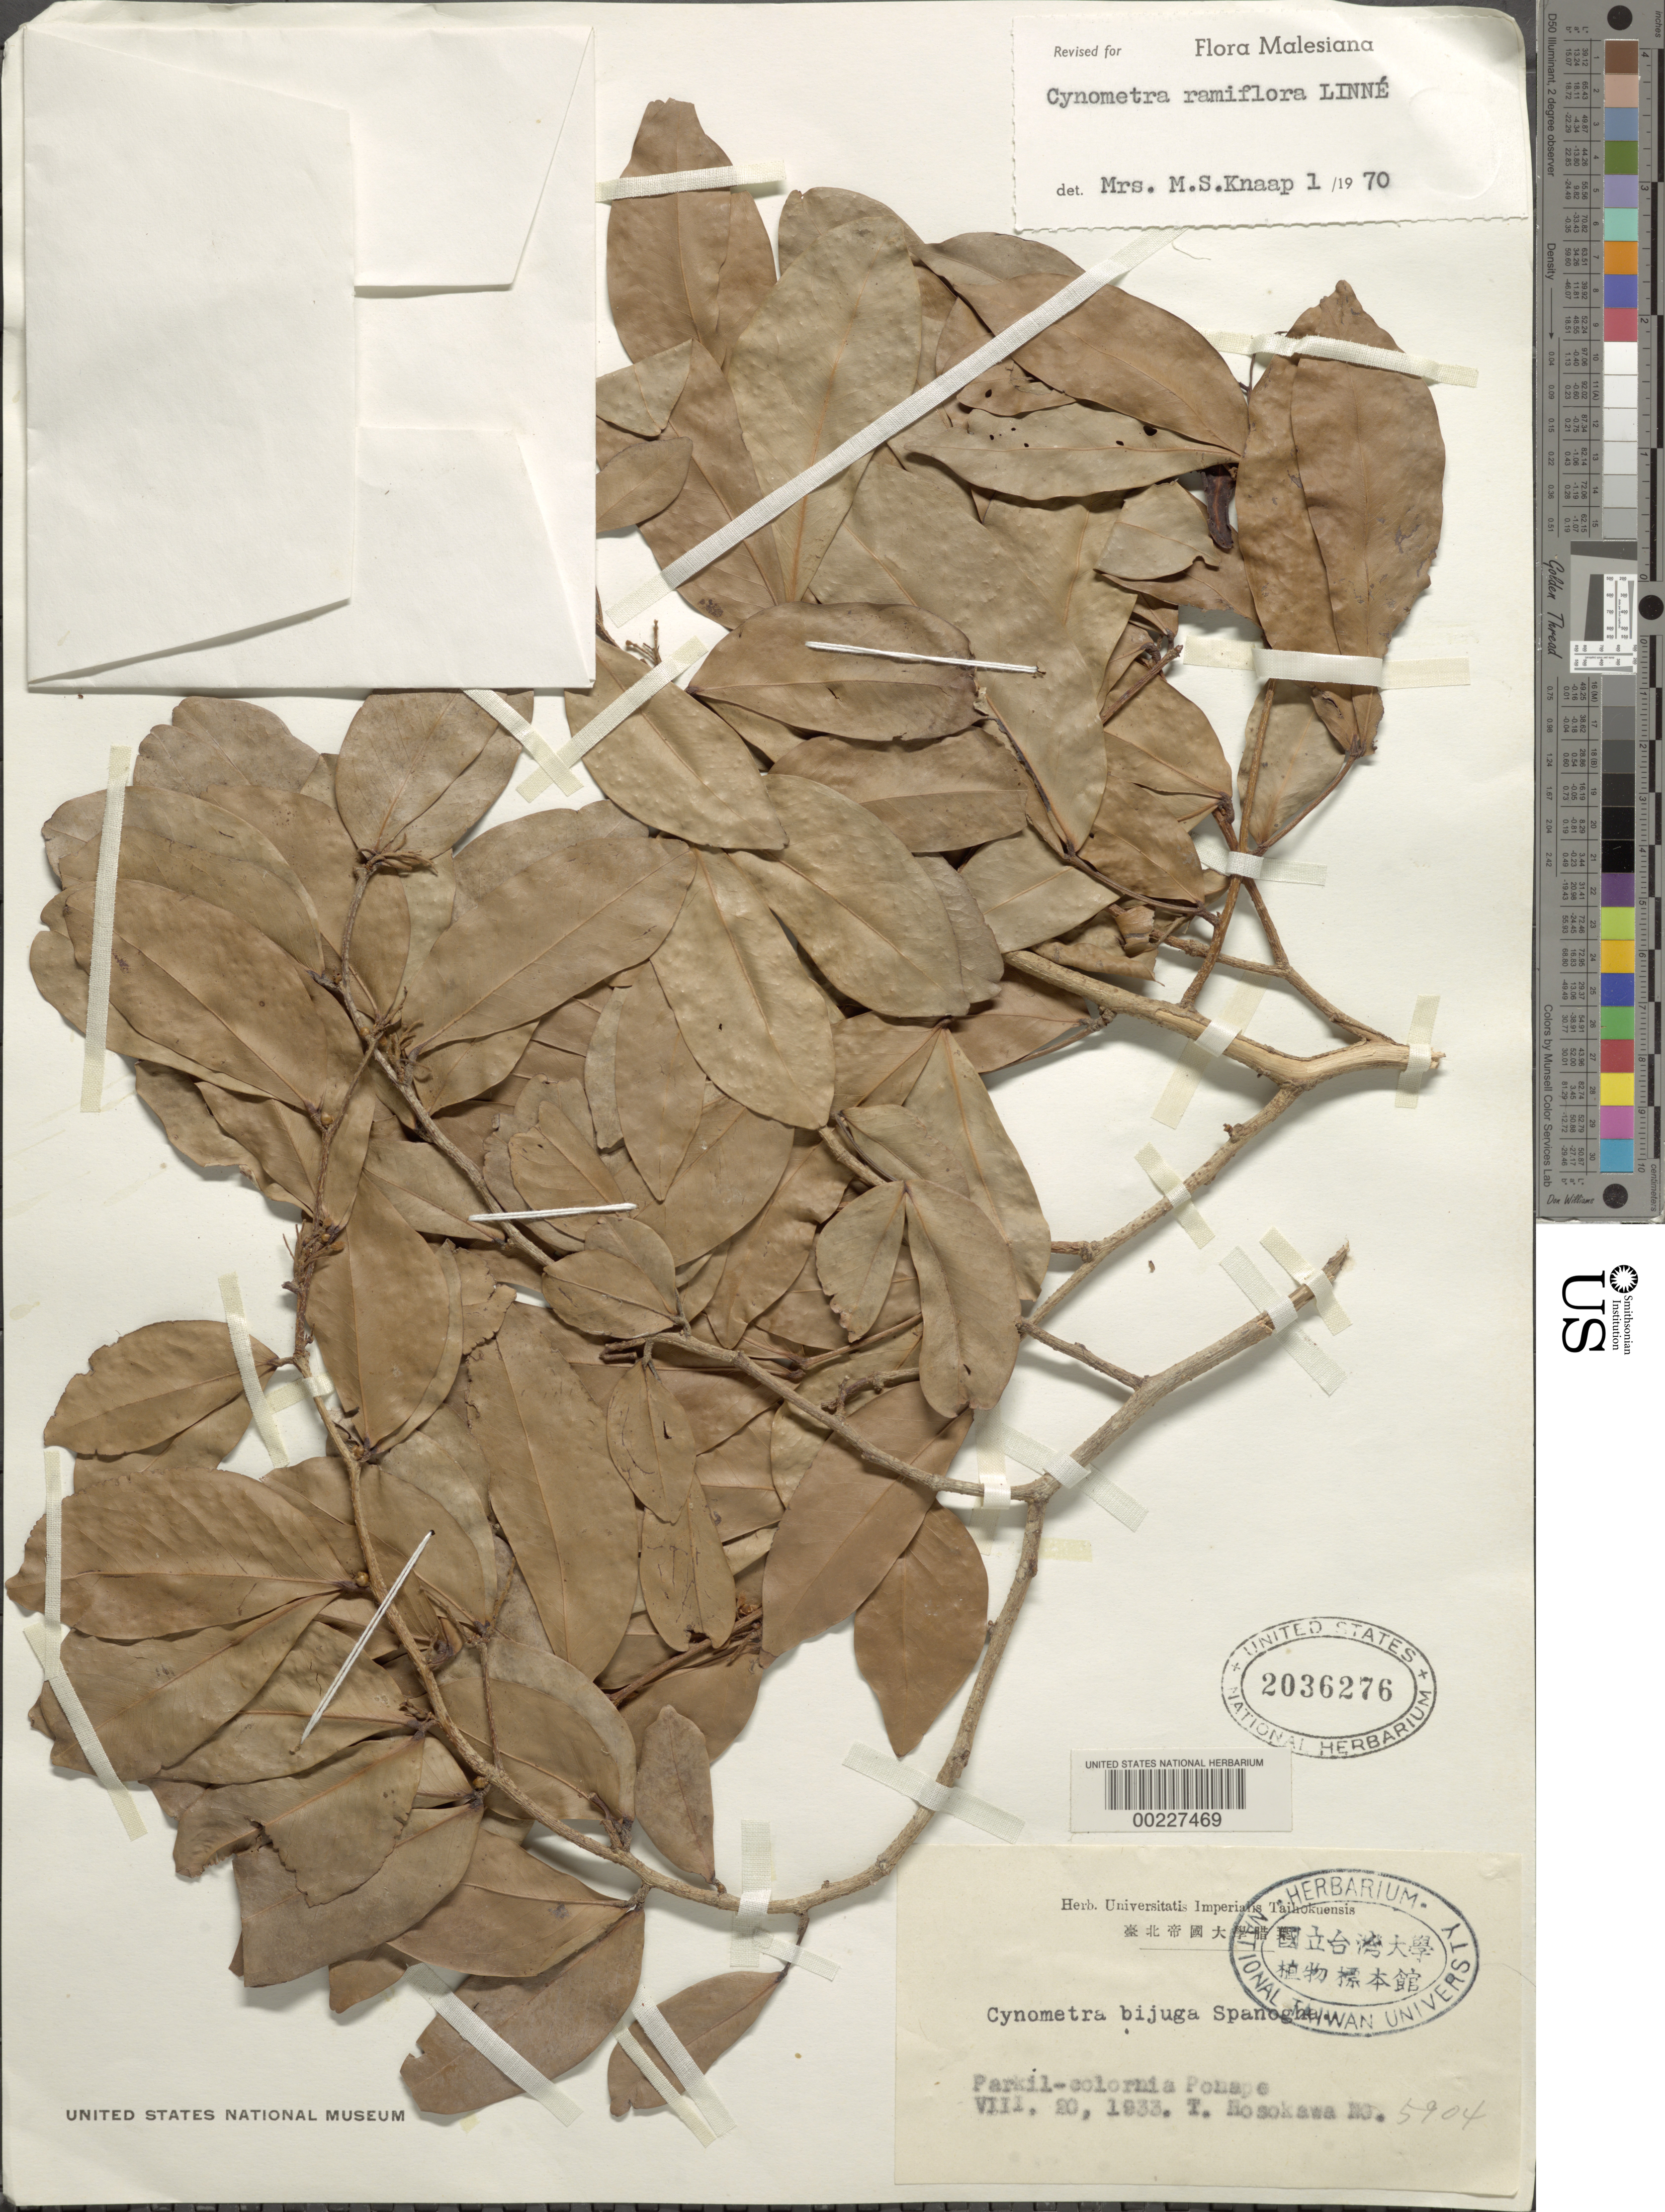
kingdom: Plantae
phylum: Tracheophyta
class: Magnoliopsida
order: Fabales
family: Fabaceae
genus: Cynometra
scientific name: Cynometra ramiflora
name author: L.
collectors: T. Hosokawa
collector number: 5904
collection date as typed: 20 Aug 1933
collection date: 1933-08-20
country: Micronesia, Federated States of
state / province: Pohnpei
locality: Parkil-colornia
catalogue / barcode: US 2036276